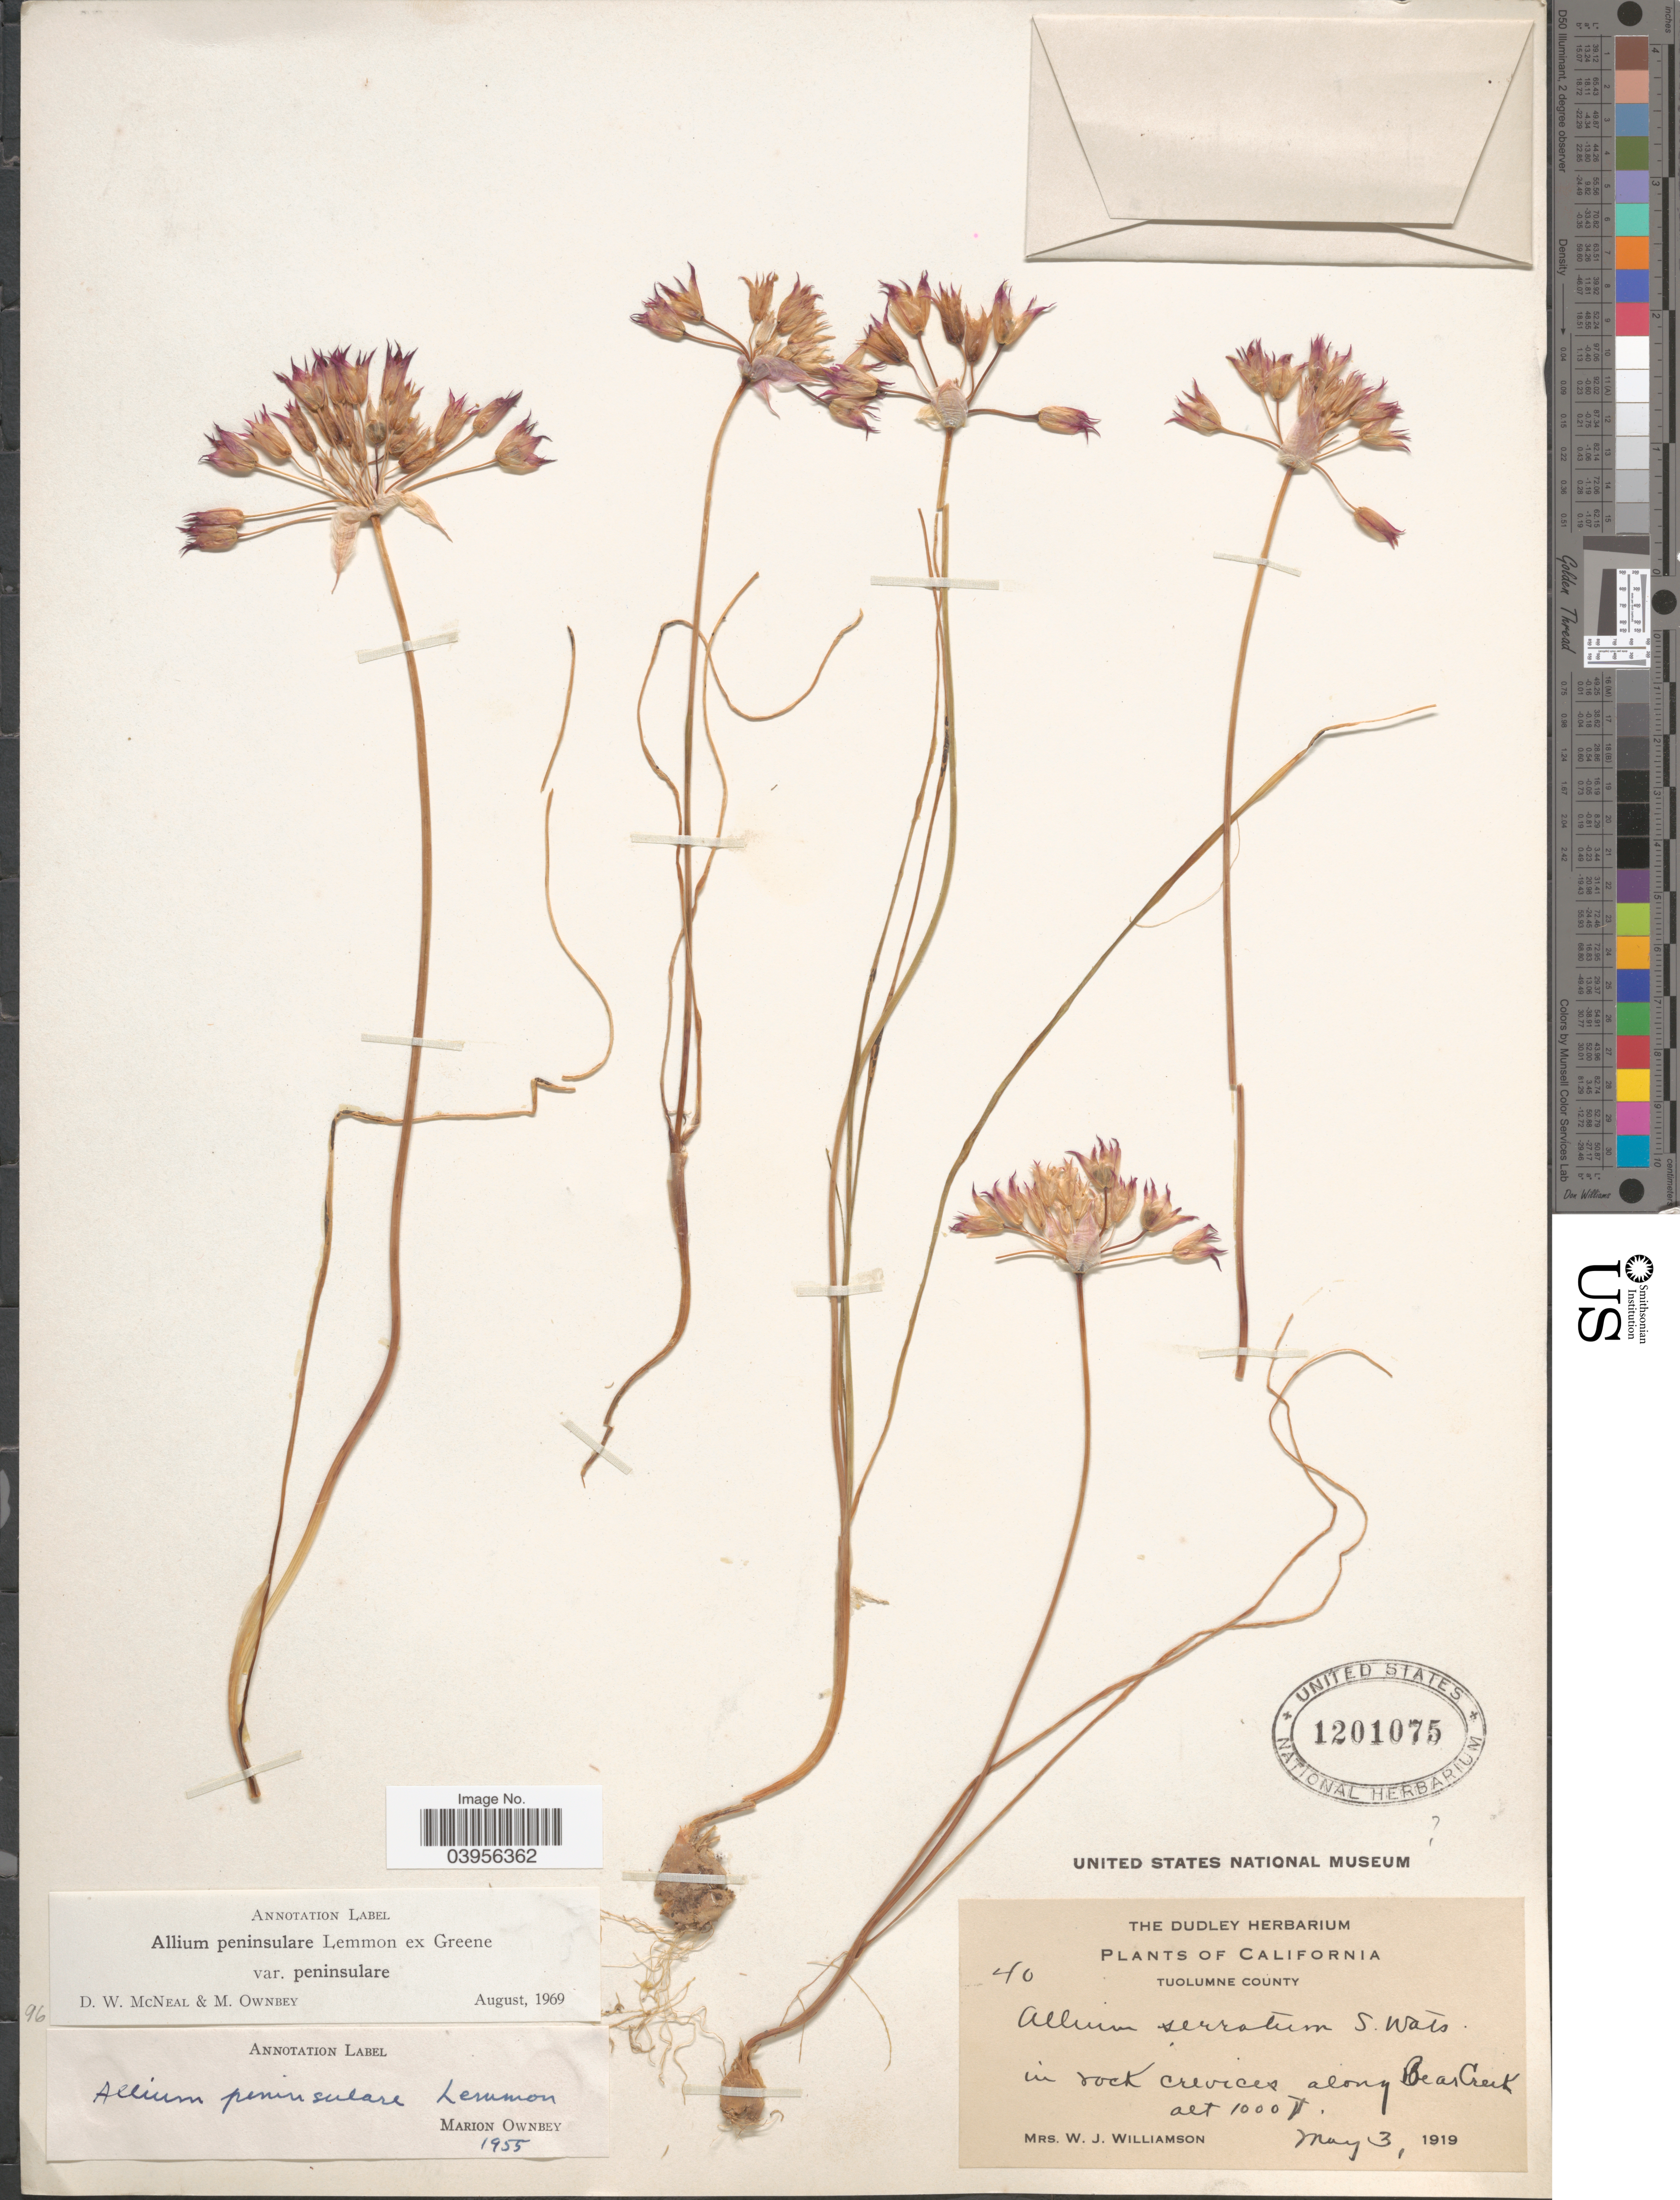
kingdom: Plantae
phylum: Tracheophyta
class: Liliopsida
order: Asparagales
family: Amaryllidaceae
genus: Allium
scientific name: Allium peninsulare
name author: Lemmon ex Greene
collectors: W. Williamson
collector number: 40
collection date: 1919-05-03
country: United States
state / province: California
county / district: Tuolumne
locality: Tuolumne County. Along Bear Creek.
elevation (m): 305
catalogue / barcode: US 1201075